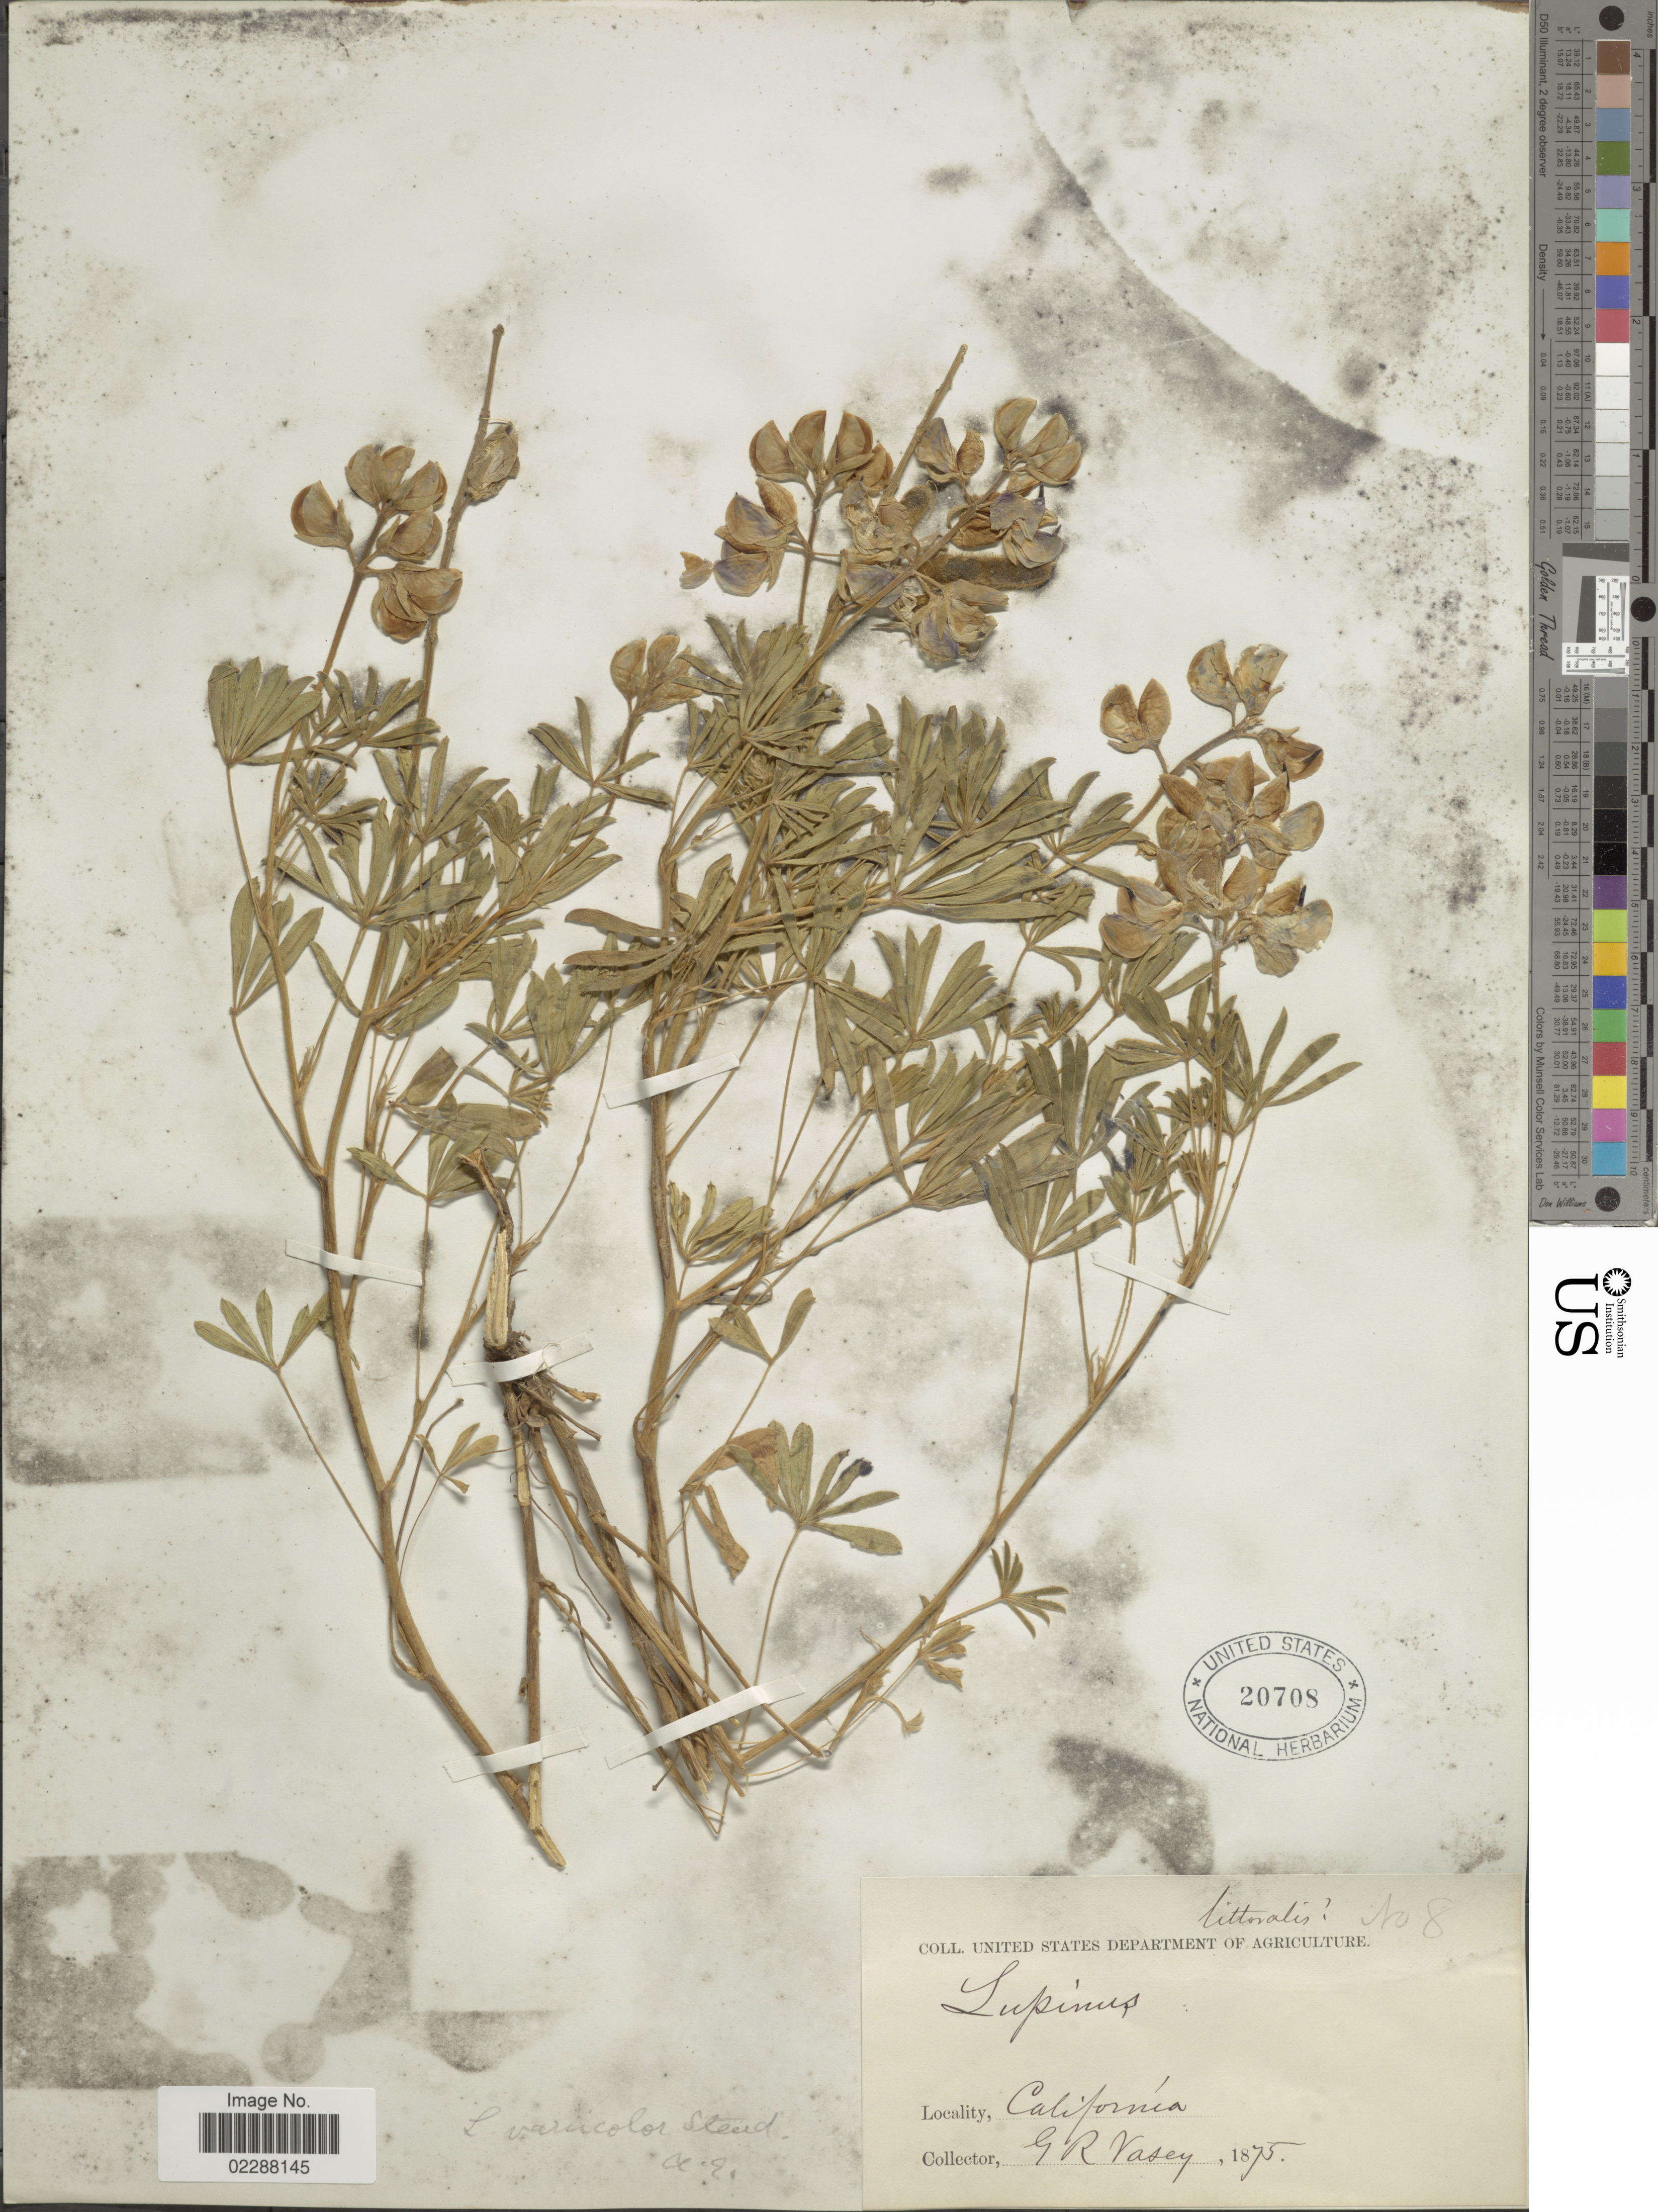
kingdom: Plantae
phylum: Tracheophyta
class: Magnoliopsida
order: Fabales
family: Fabaceae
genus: Lupinus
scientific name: Lupinus variicolor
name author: Steud.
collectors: G. R. Vasey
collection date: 1875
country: United States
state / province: California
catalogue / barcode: US 20708